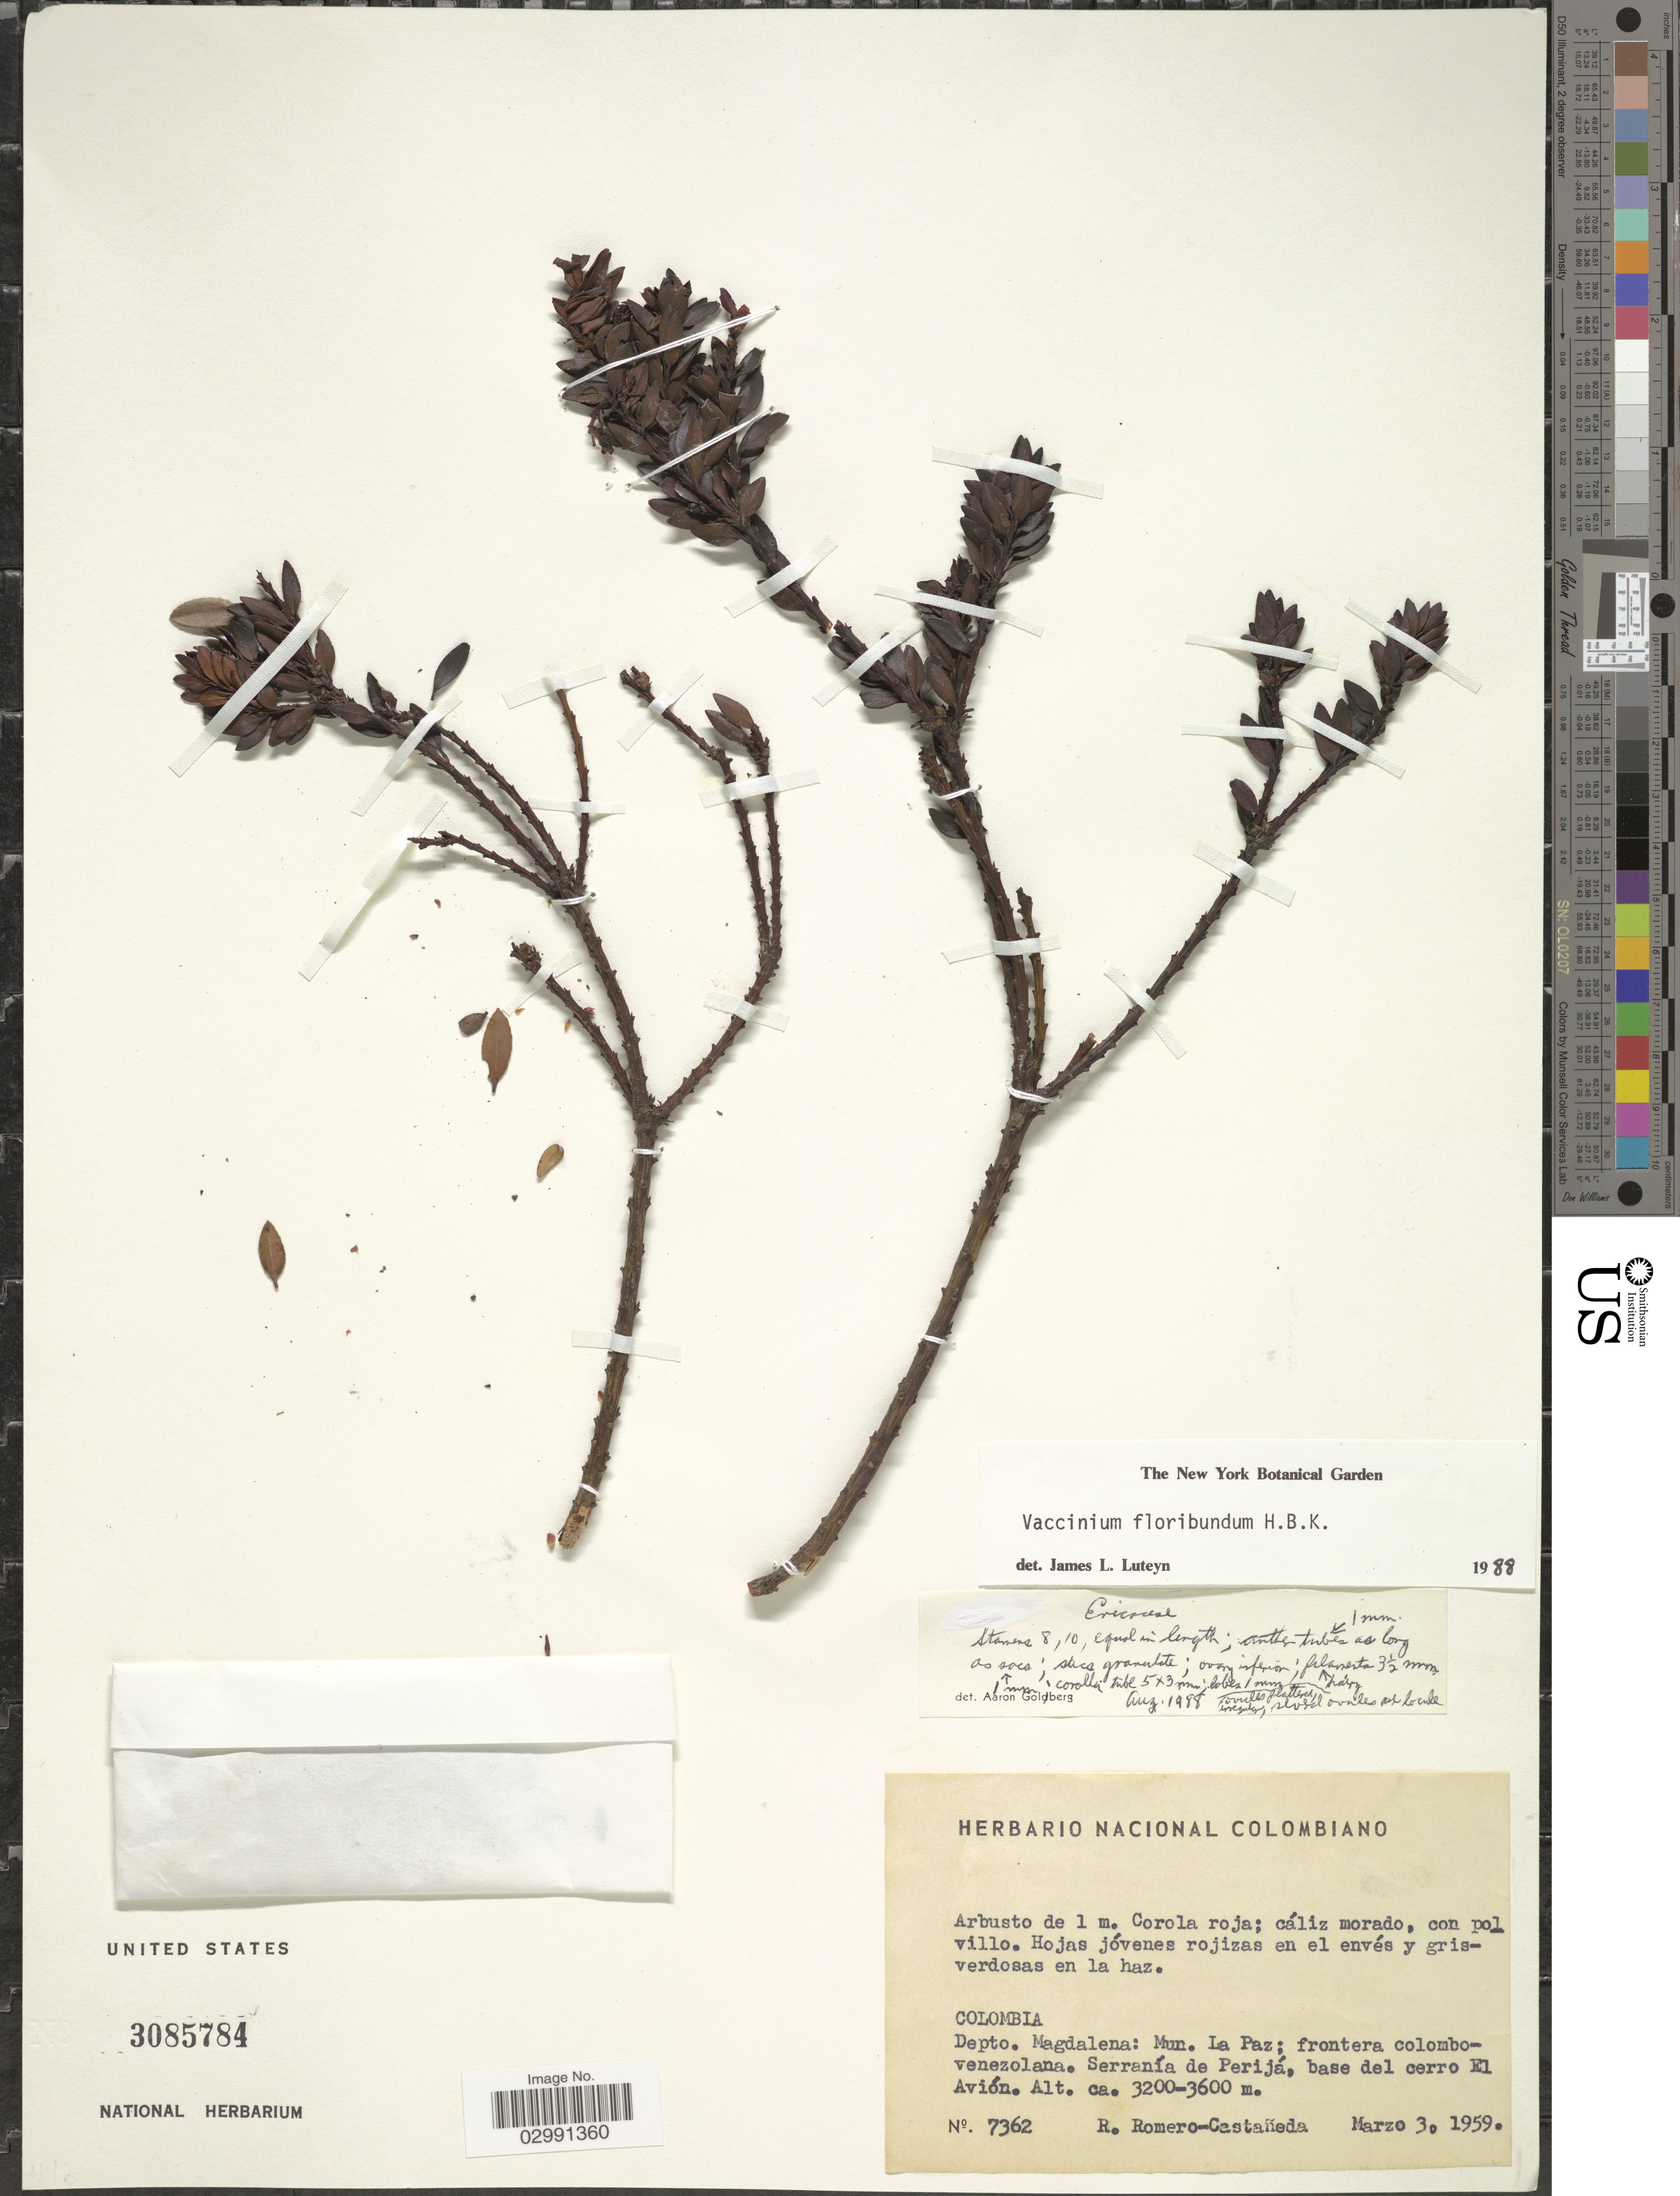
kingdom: Plantae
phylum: Tracheophyta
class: Magnoliopsida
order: Ericales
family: Ericaceae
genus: Vaccinium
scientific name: Vaccinium floribundum var. floribundum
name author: Kunth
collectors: R. Romero Castañeda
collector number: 7362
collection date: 1959-03-03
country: Colombia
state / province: Magdalena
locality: Depto. Magdalena: Mun. La Paz; frontera colombo-venezolana. Serranía de Perijá, base del cerro El Avión.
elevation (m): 3200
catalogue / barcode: US 3085784